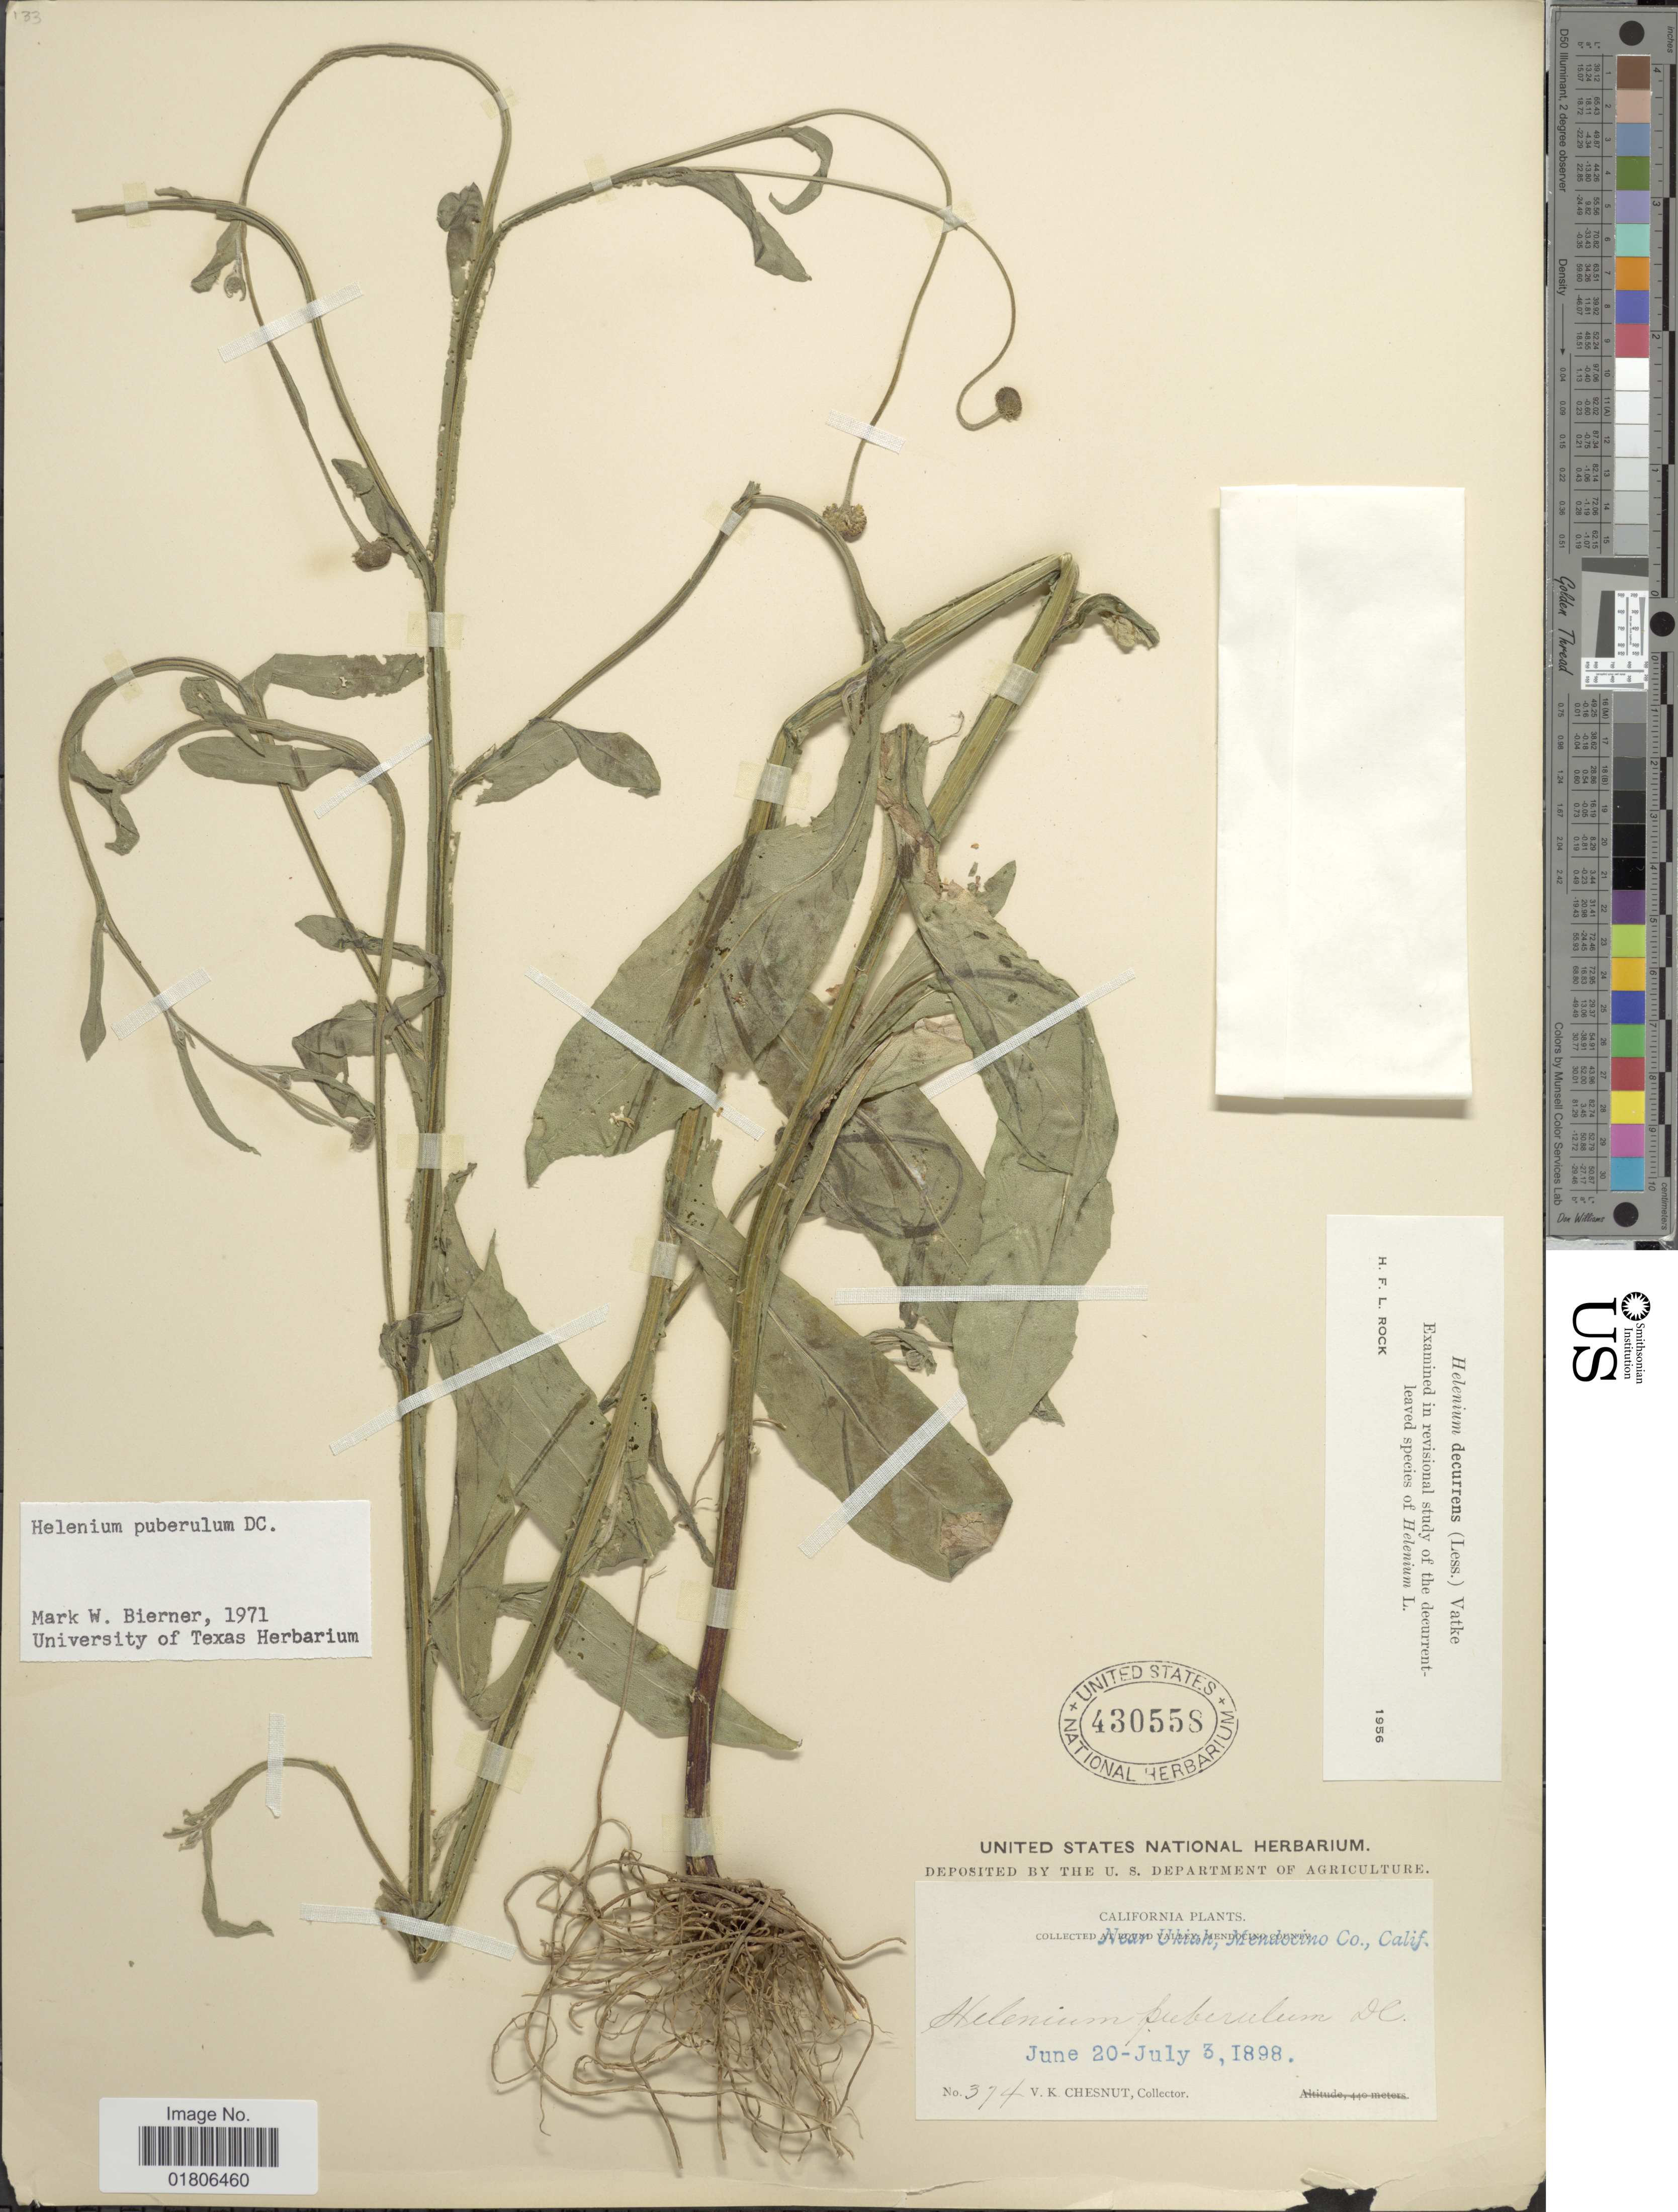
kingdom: Plantae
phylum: Tracheophyta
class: Magnoliopsida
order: Asterales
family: Asteraceae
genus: Helenium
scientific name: Helenium pinnatifidum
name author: (Schwein. ex Nutt.) Rydb.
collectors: V. Chesnut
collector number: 374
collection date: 1898-06-20/1898-07-03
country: United States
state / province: California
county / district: Mendocino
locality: Near Ukiah, Mendocino Co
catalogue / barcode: US 430558